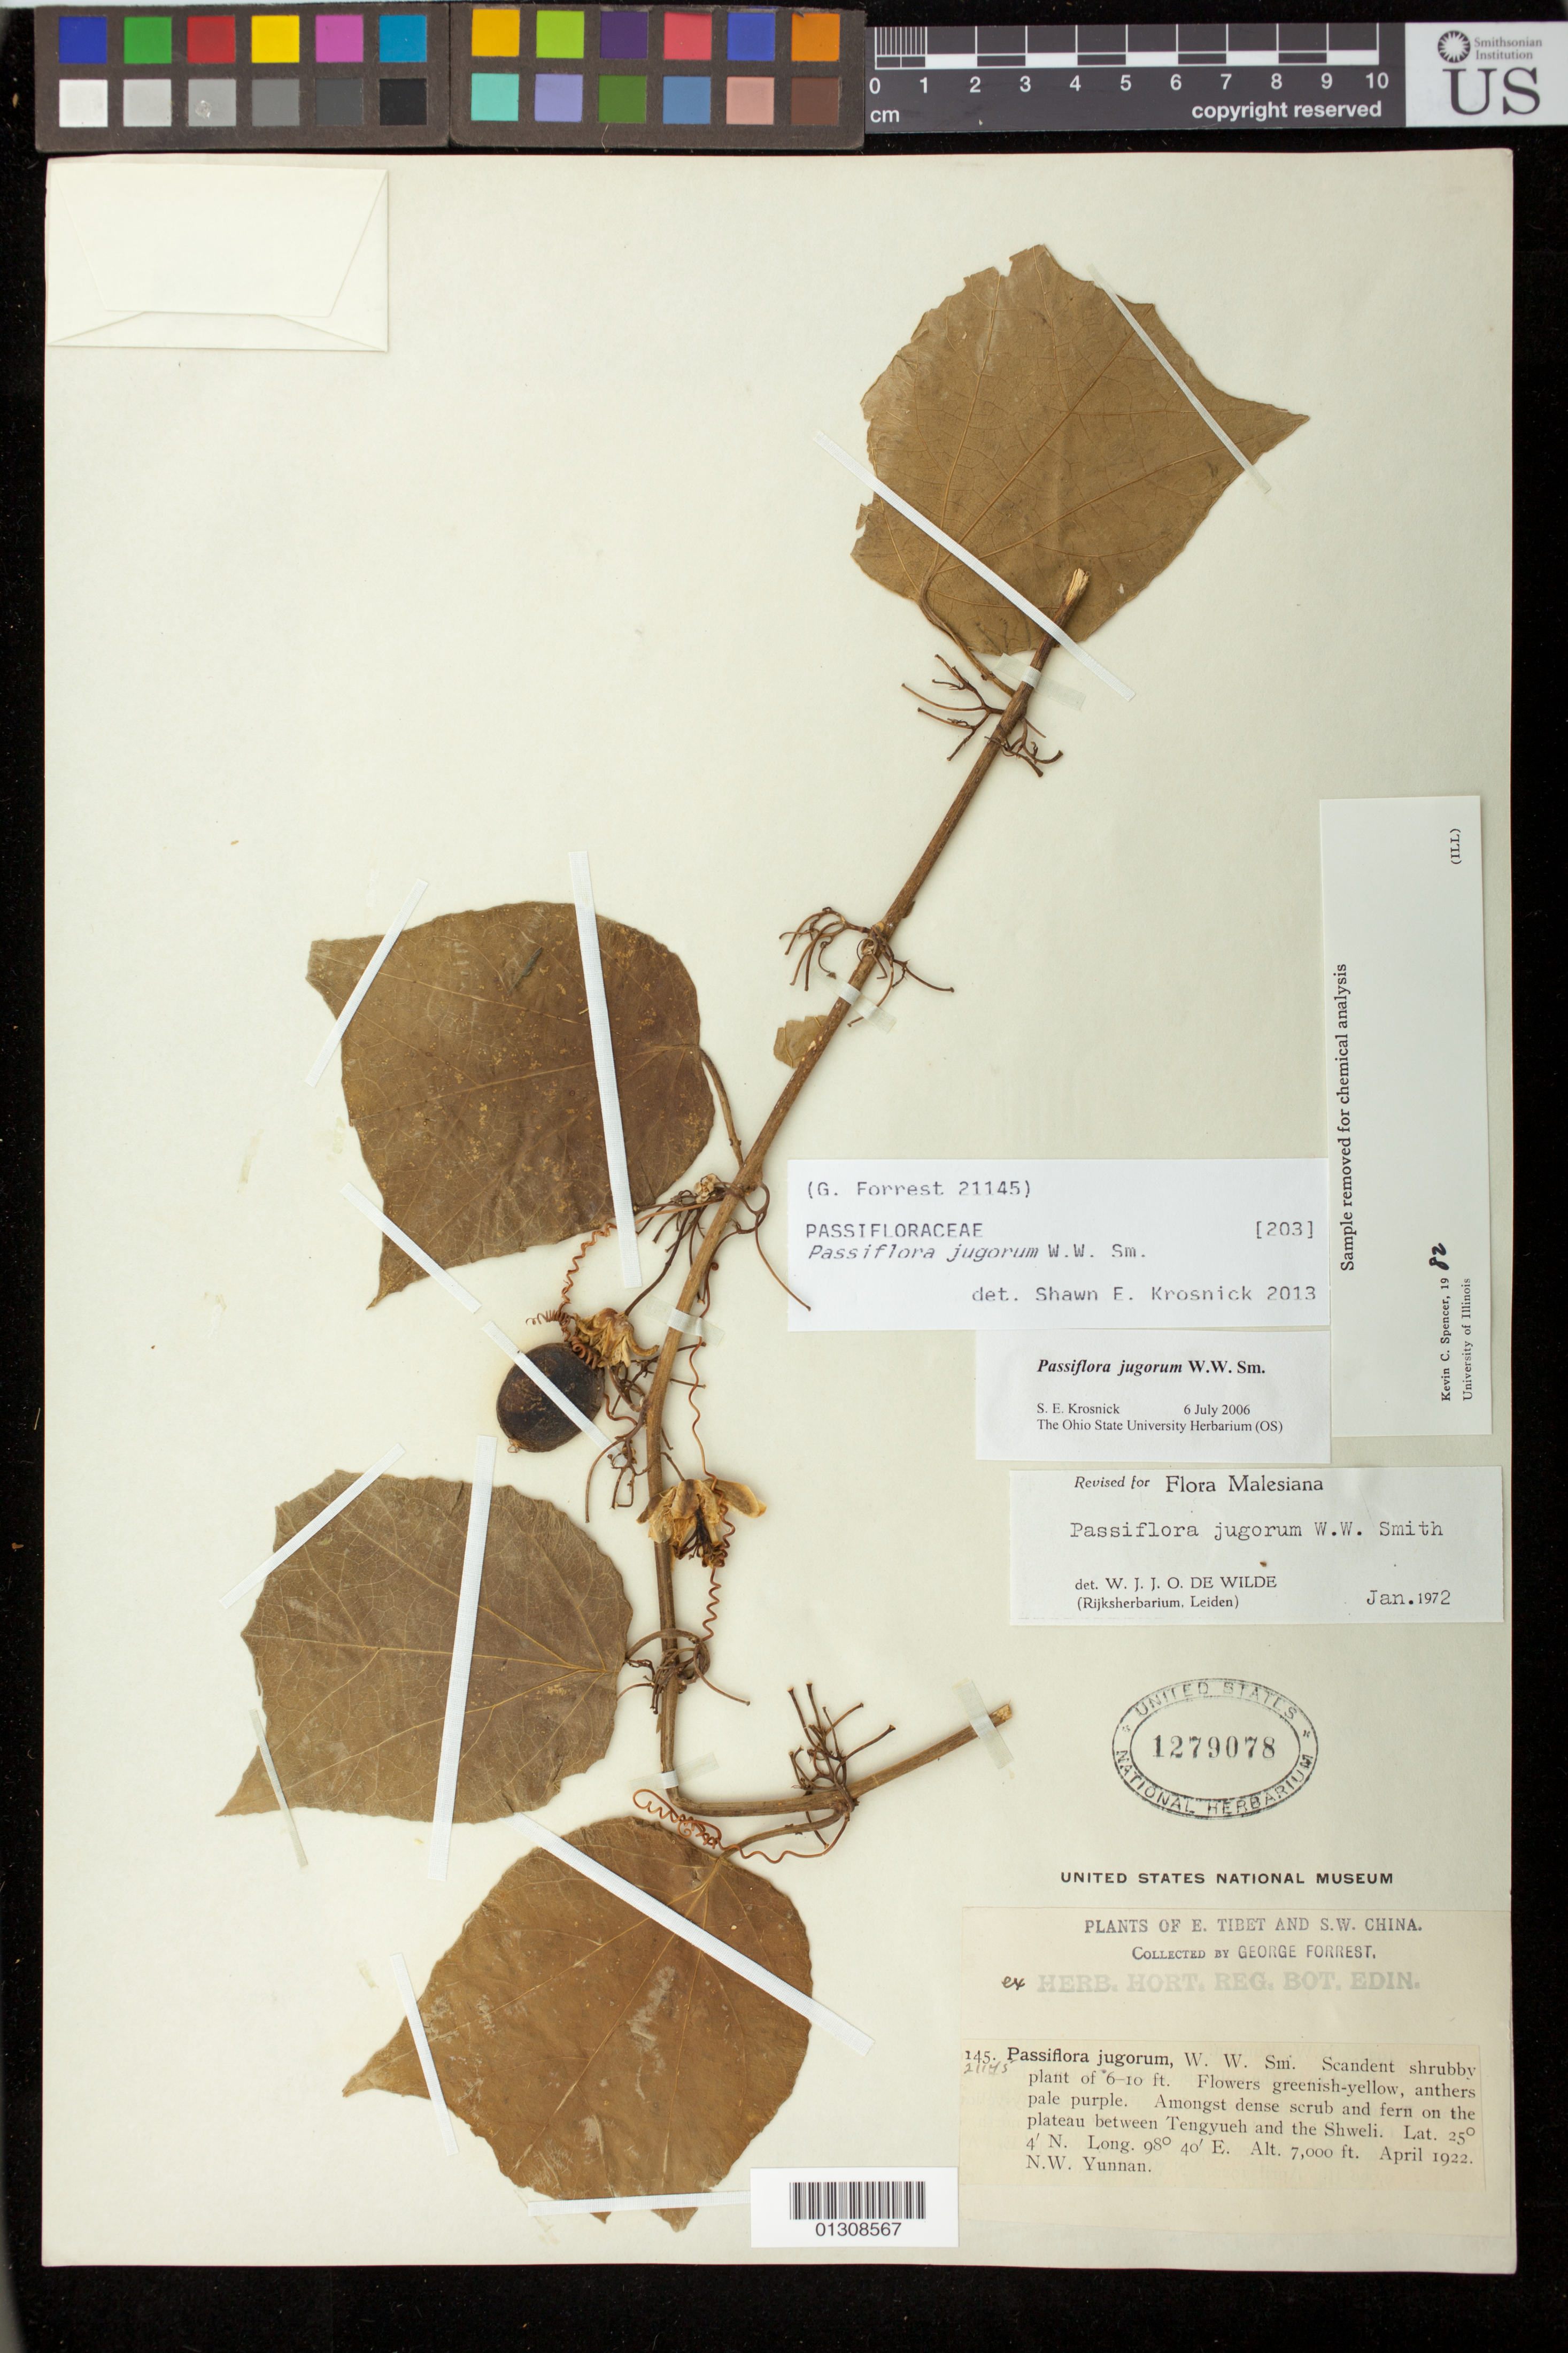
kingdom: Plantae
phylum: Tracheophyta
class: Magnoliopsida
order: Malpighiales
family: Passifloraceae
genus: Passiflora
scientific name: Passiflora jugorum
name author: W.W. Sm.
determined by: Krosnick, S. E., (OS), Ohio State University Herbarium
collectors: G. Forrest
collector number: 21145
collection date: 1922-04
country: China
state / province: Yunnan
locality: NW Yunnan, Plateau between Tengyueh an dthe Shweli.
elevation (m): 2134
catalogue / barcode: US 1279078